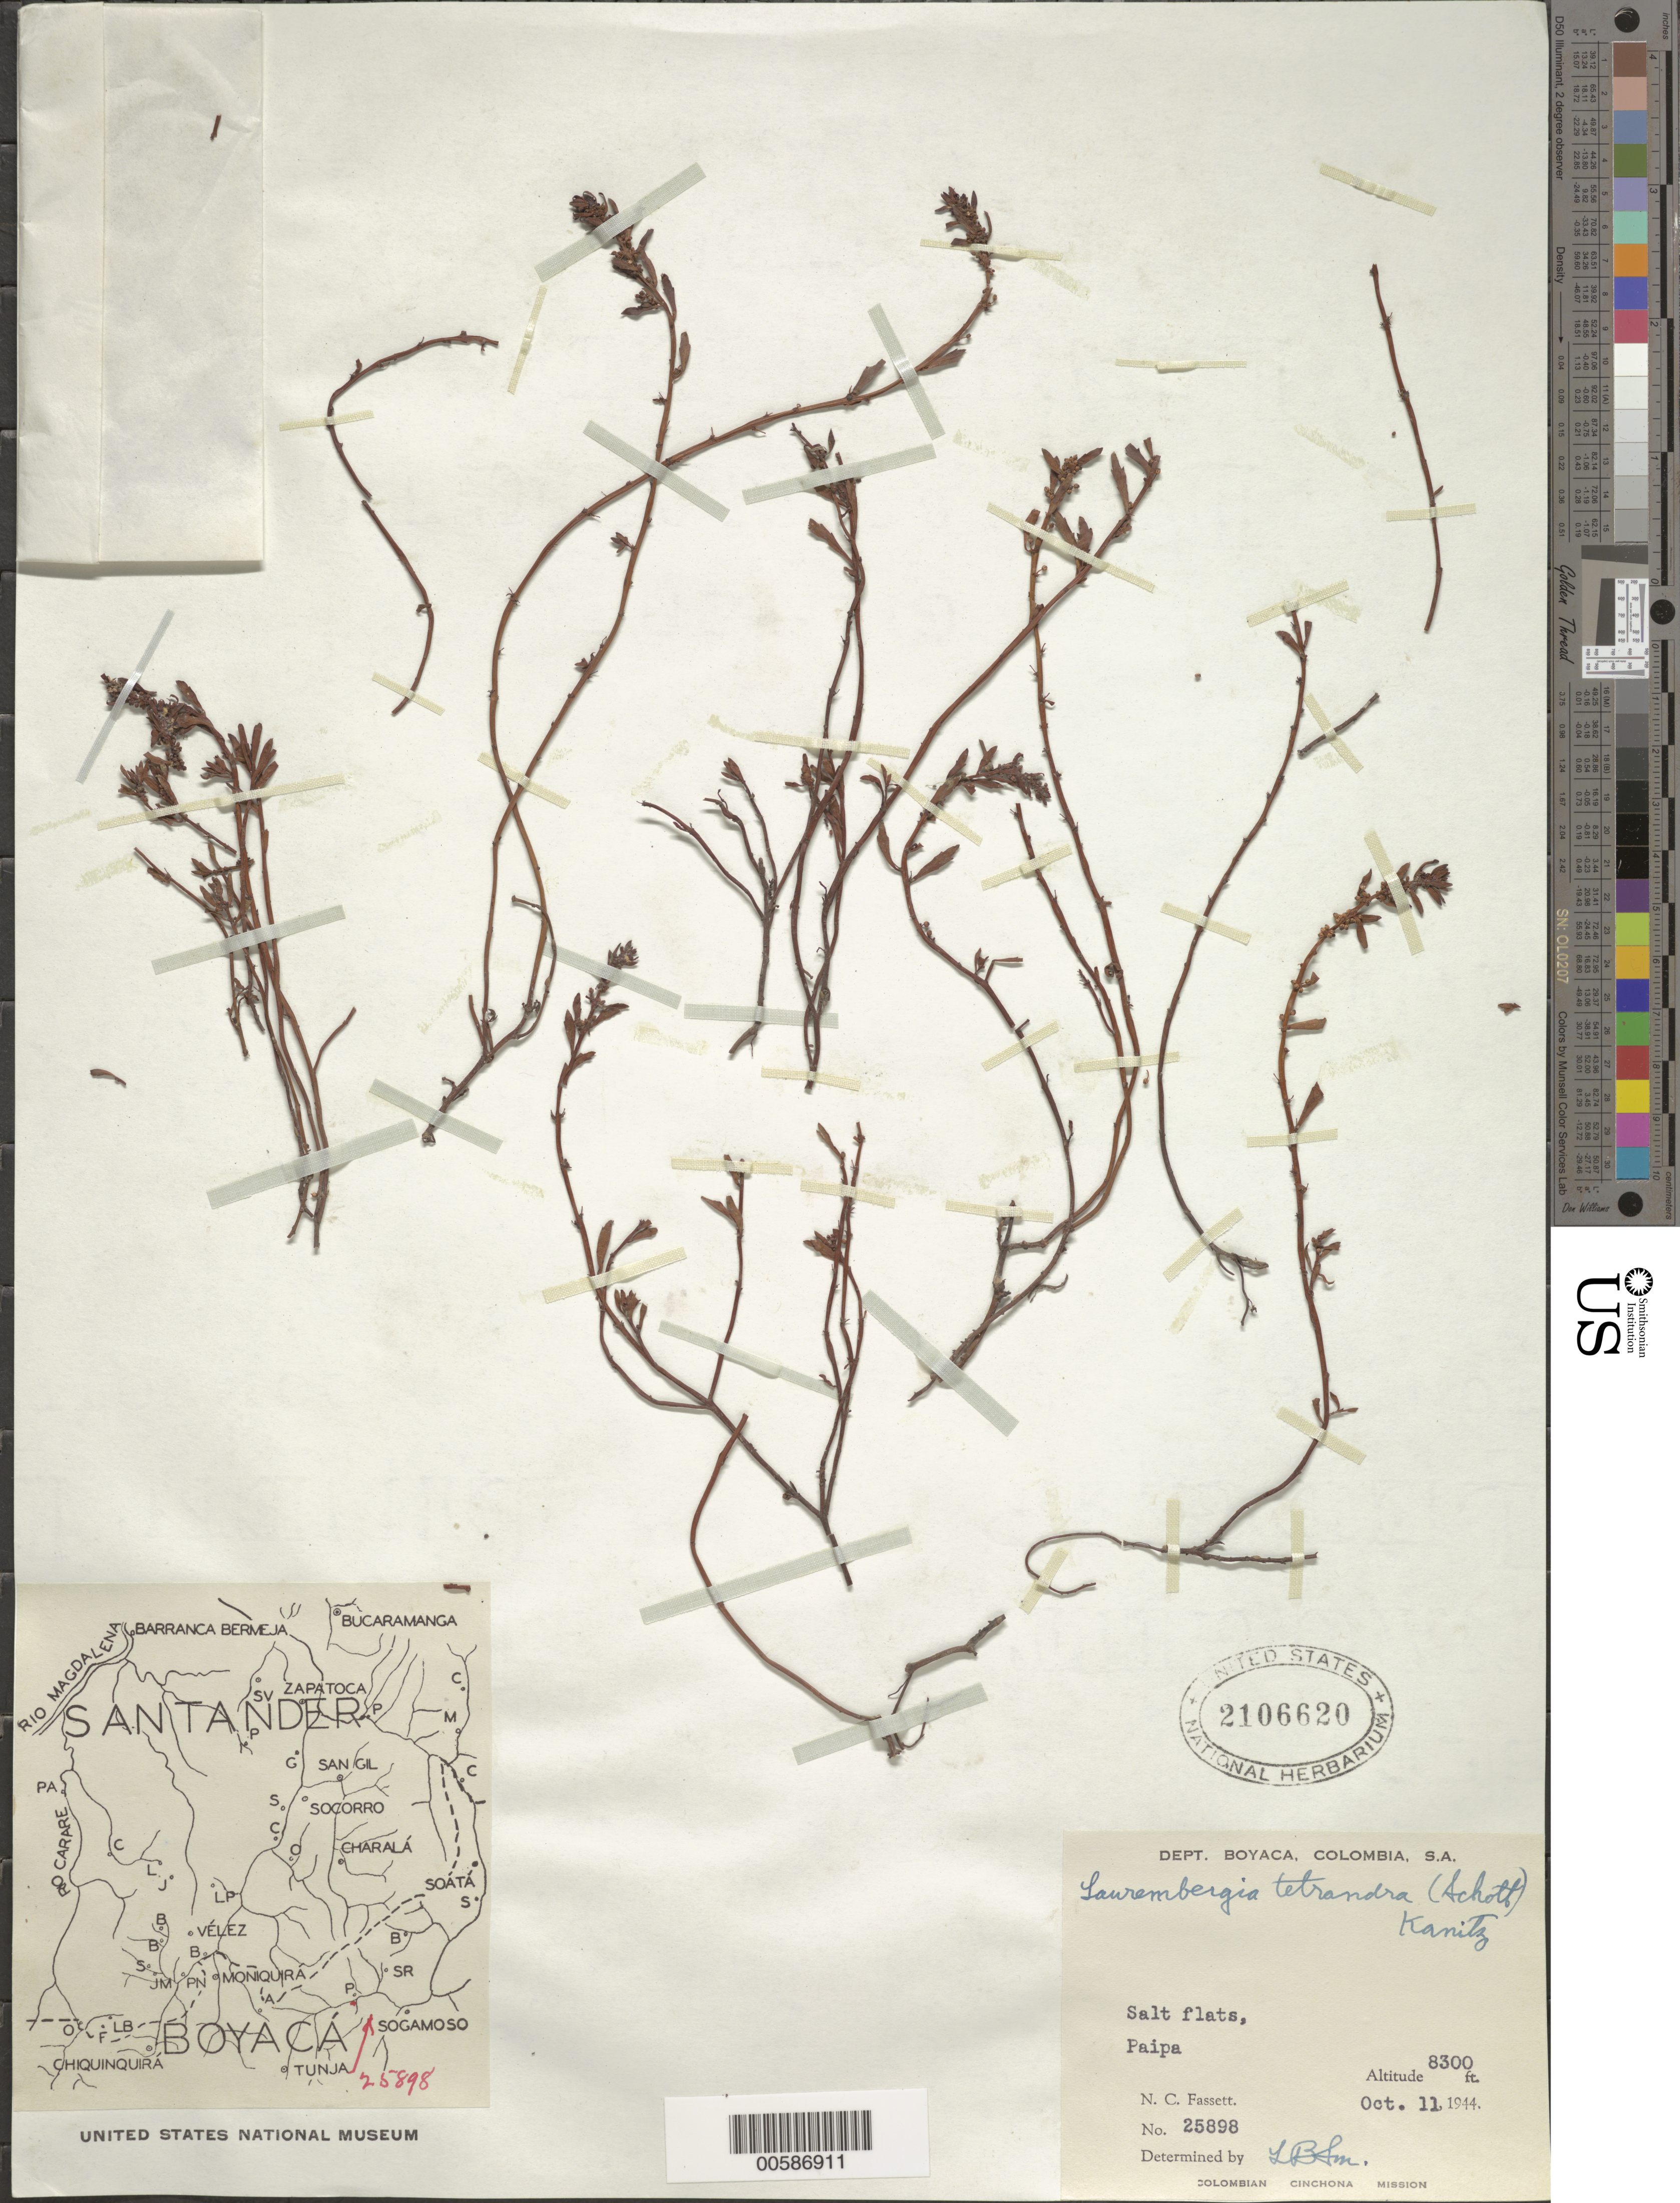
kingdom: Plantae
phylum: Tracheophyta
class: Magnoliopsida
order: Saxifragales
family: Haloragaceae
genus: Laurembergia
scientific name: Laurembergia tetrandra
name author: (Schott) Kanitz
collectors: N. C. Fassett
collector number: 25898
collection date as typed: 11 Oct 1944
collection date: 1944-10-11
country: Colombia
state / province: Boyacá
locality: Paipa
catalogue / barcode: US 2106620